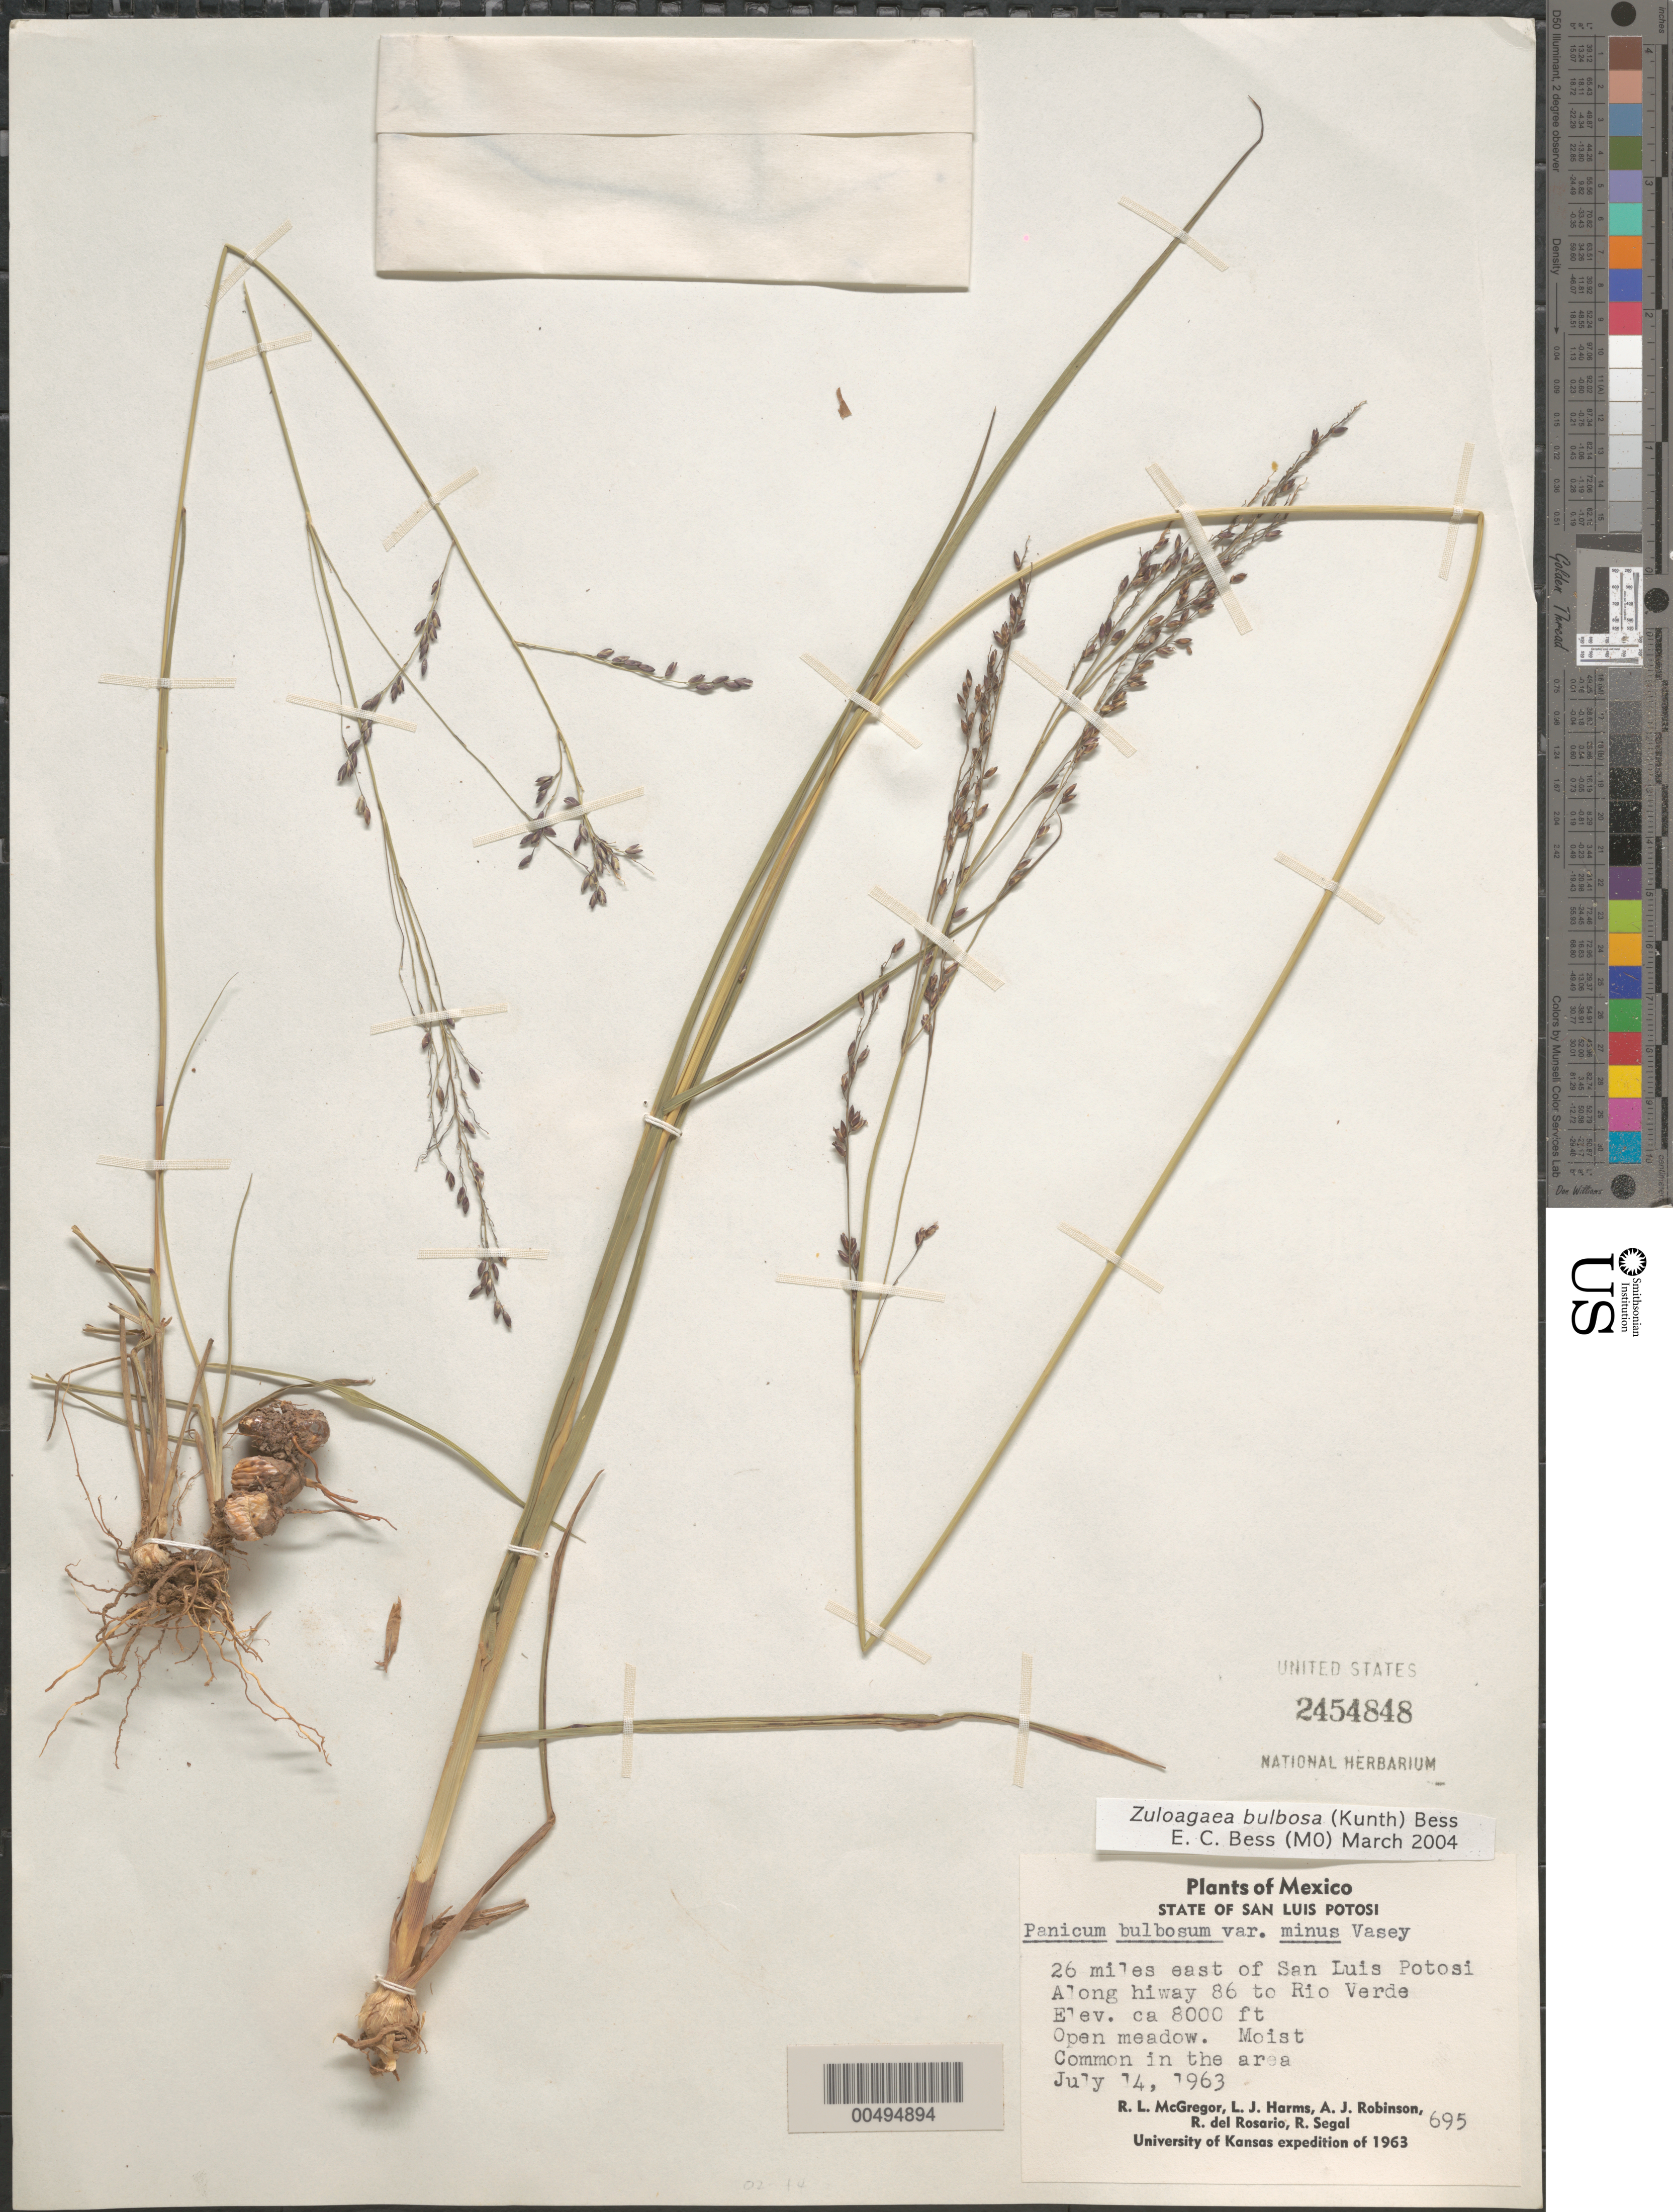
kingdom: Plantae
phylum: Tracheophyta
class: Liliopsida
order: Poales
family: Poaceae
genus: Panicum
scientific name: Panicum bulbosum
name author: Kunth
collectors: R. McGregor, L. Harms, A. J. Robinson & R. Segal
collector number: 695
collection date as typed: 14 Jul 1963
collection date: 1963-07-14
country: Mexico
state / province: San Luis Potosi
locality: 26 mi E of San Luis Potosi, along hwy 86 to Rio Verde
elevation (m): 2438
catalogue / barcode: US 2454848